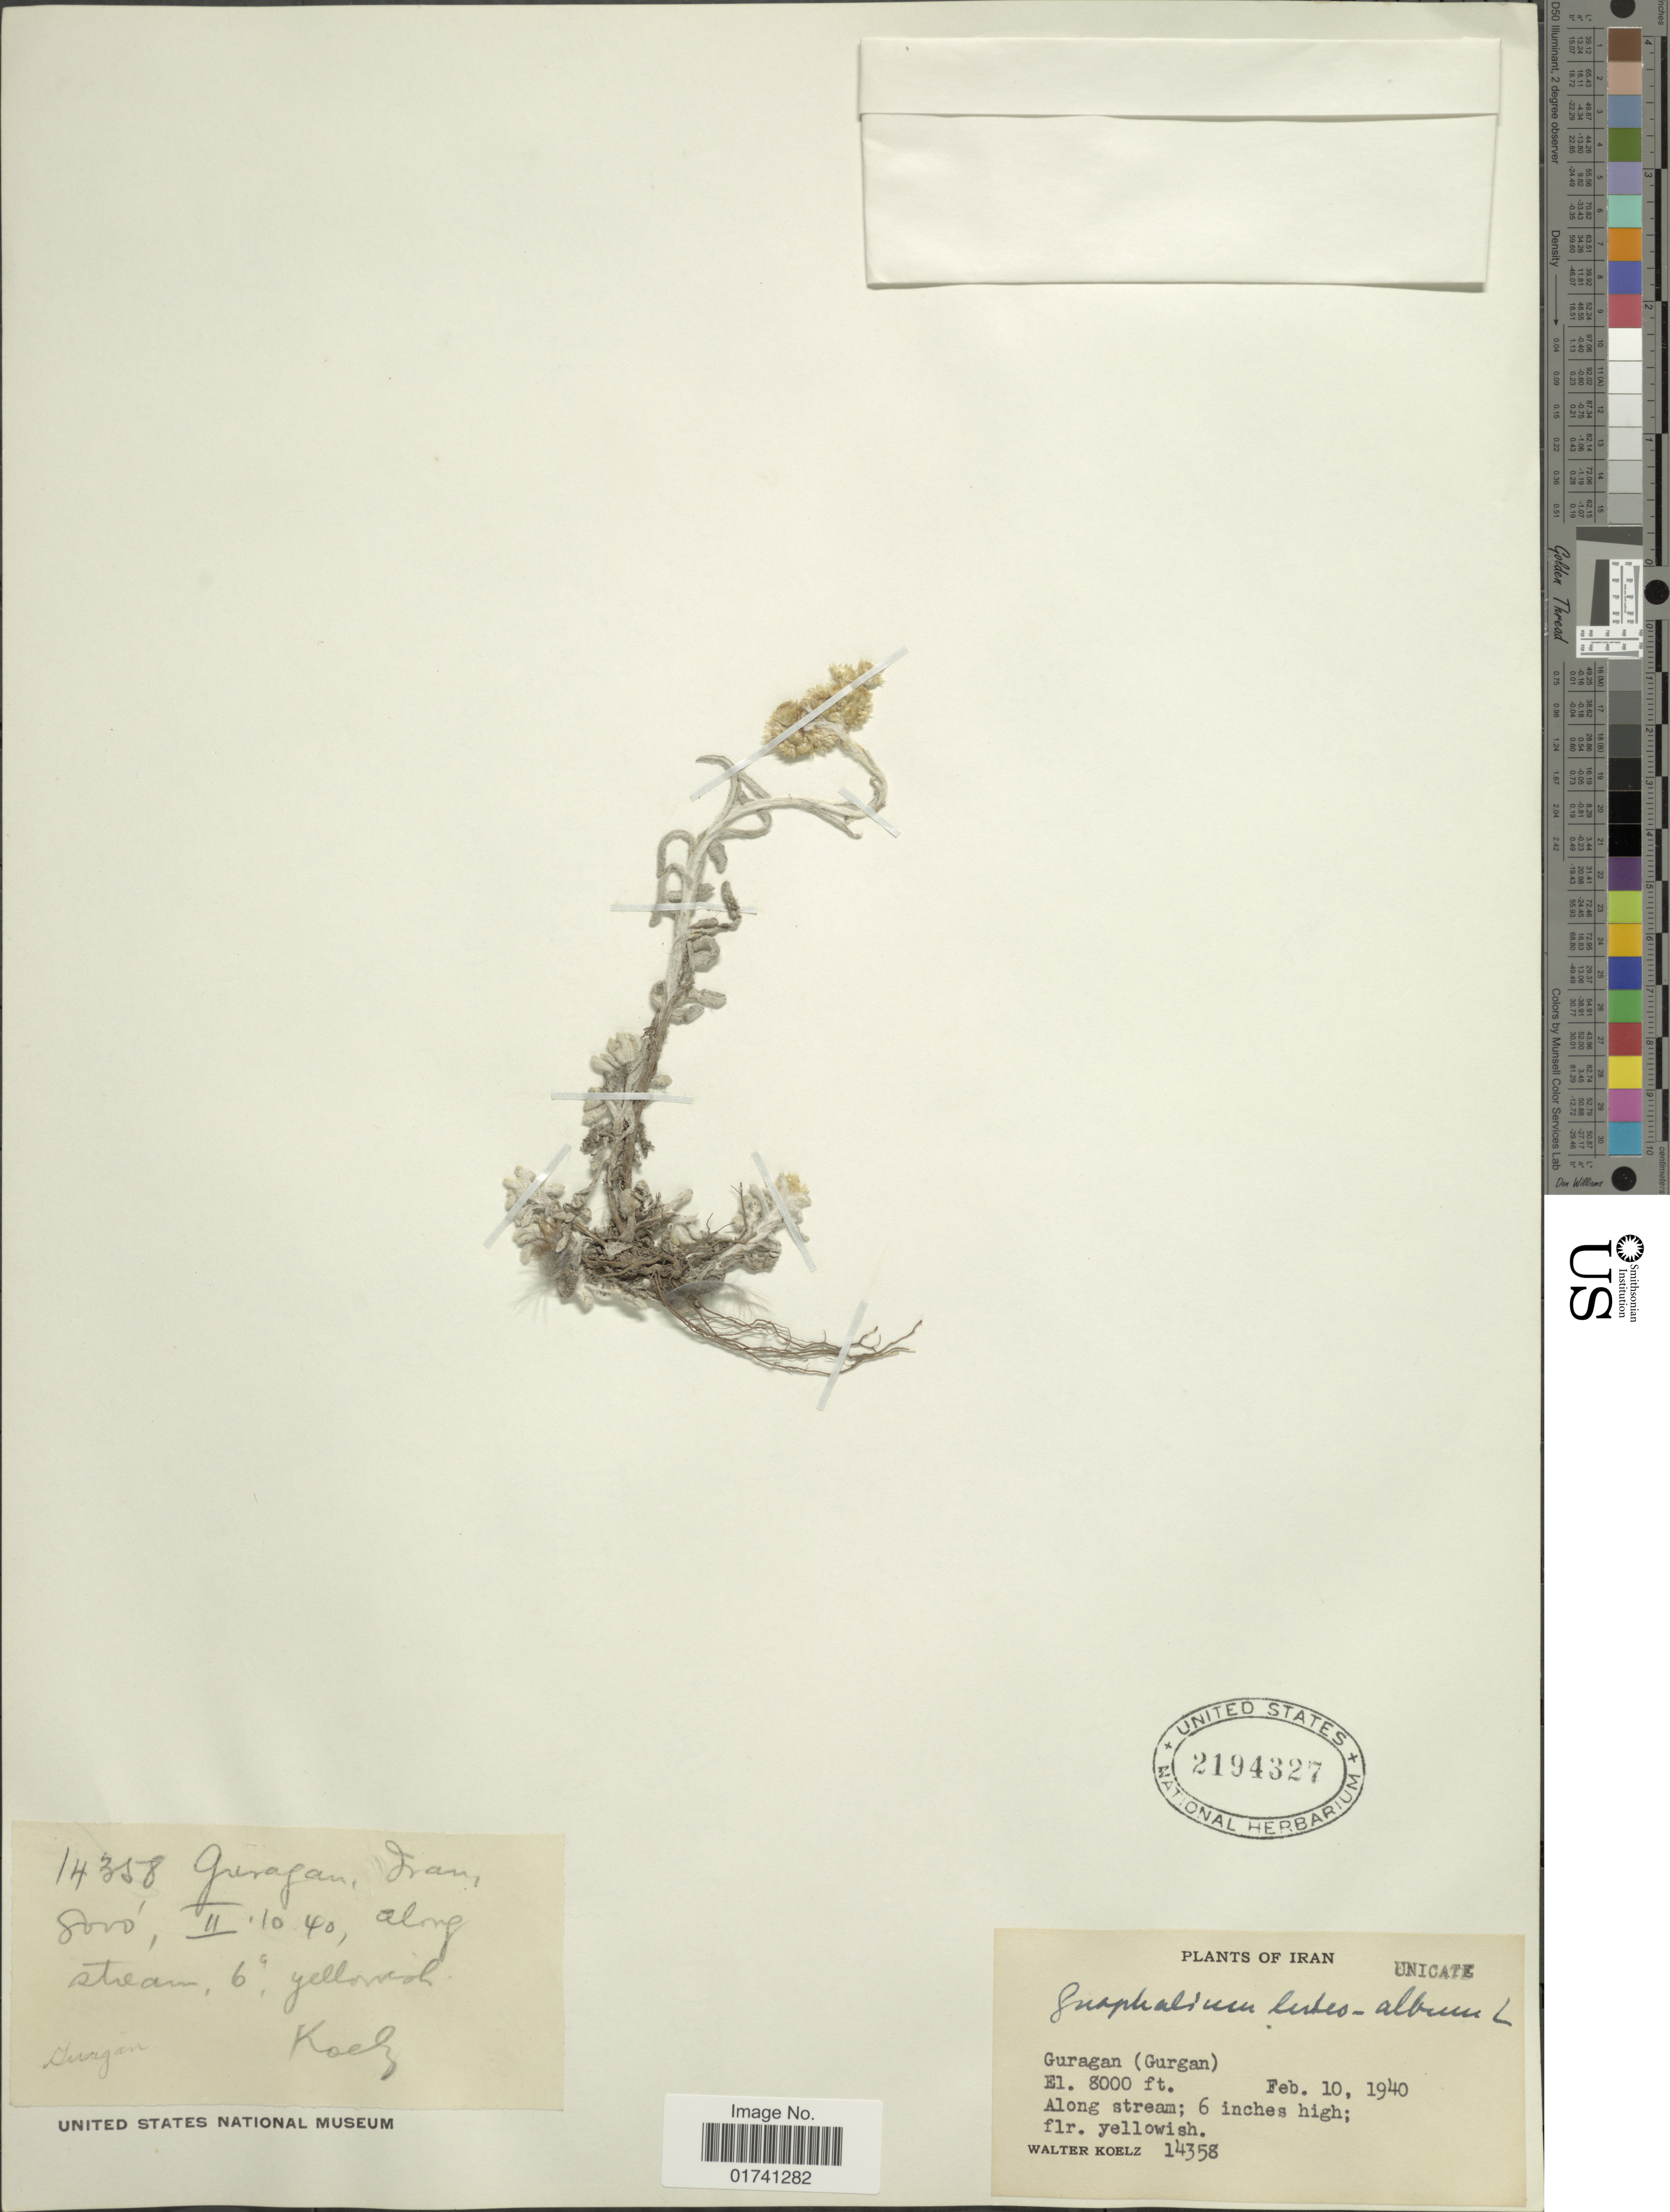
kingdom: Plantae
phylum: Tracheophyta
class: Magnoliopsida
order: Asterales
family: Asteraceae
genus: Laphangium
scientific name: Laphangium luteoalbum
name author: (L.) Tzvelev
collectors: W. N. Koelz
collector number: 14358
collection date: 1940-02-10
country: Iran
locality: Guragan (Gurgan)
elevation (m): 2438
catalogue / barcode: US 2194327